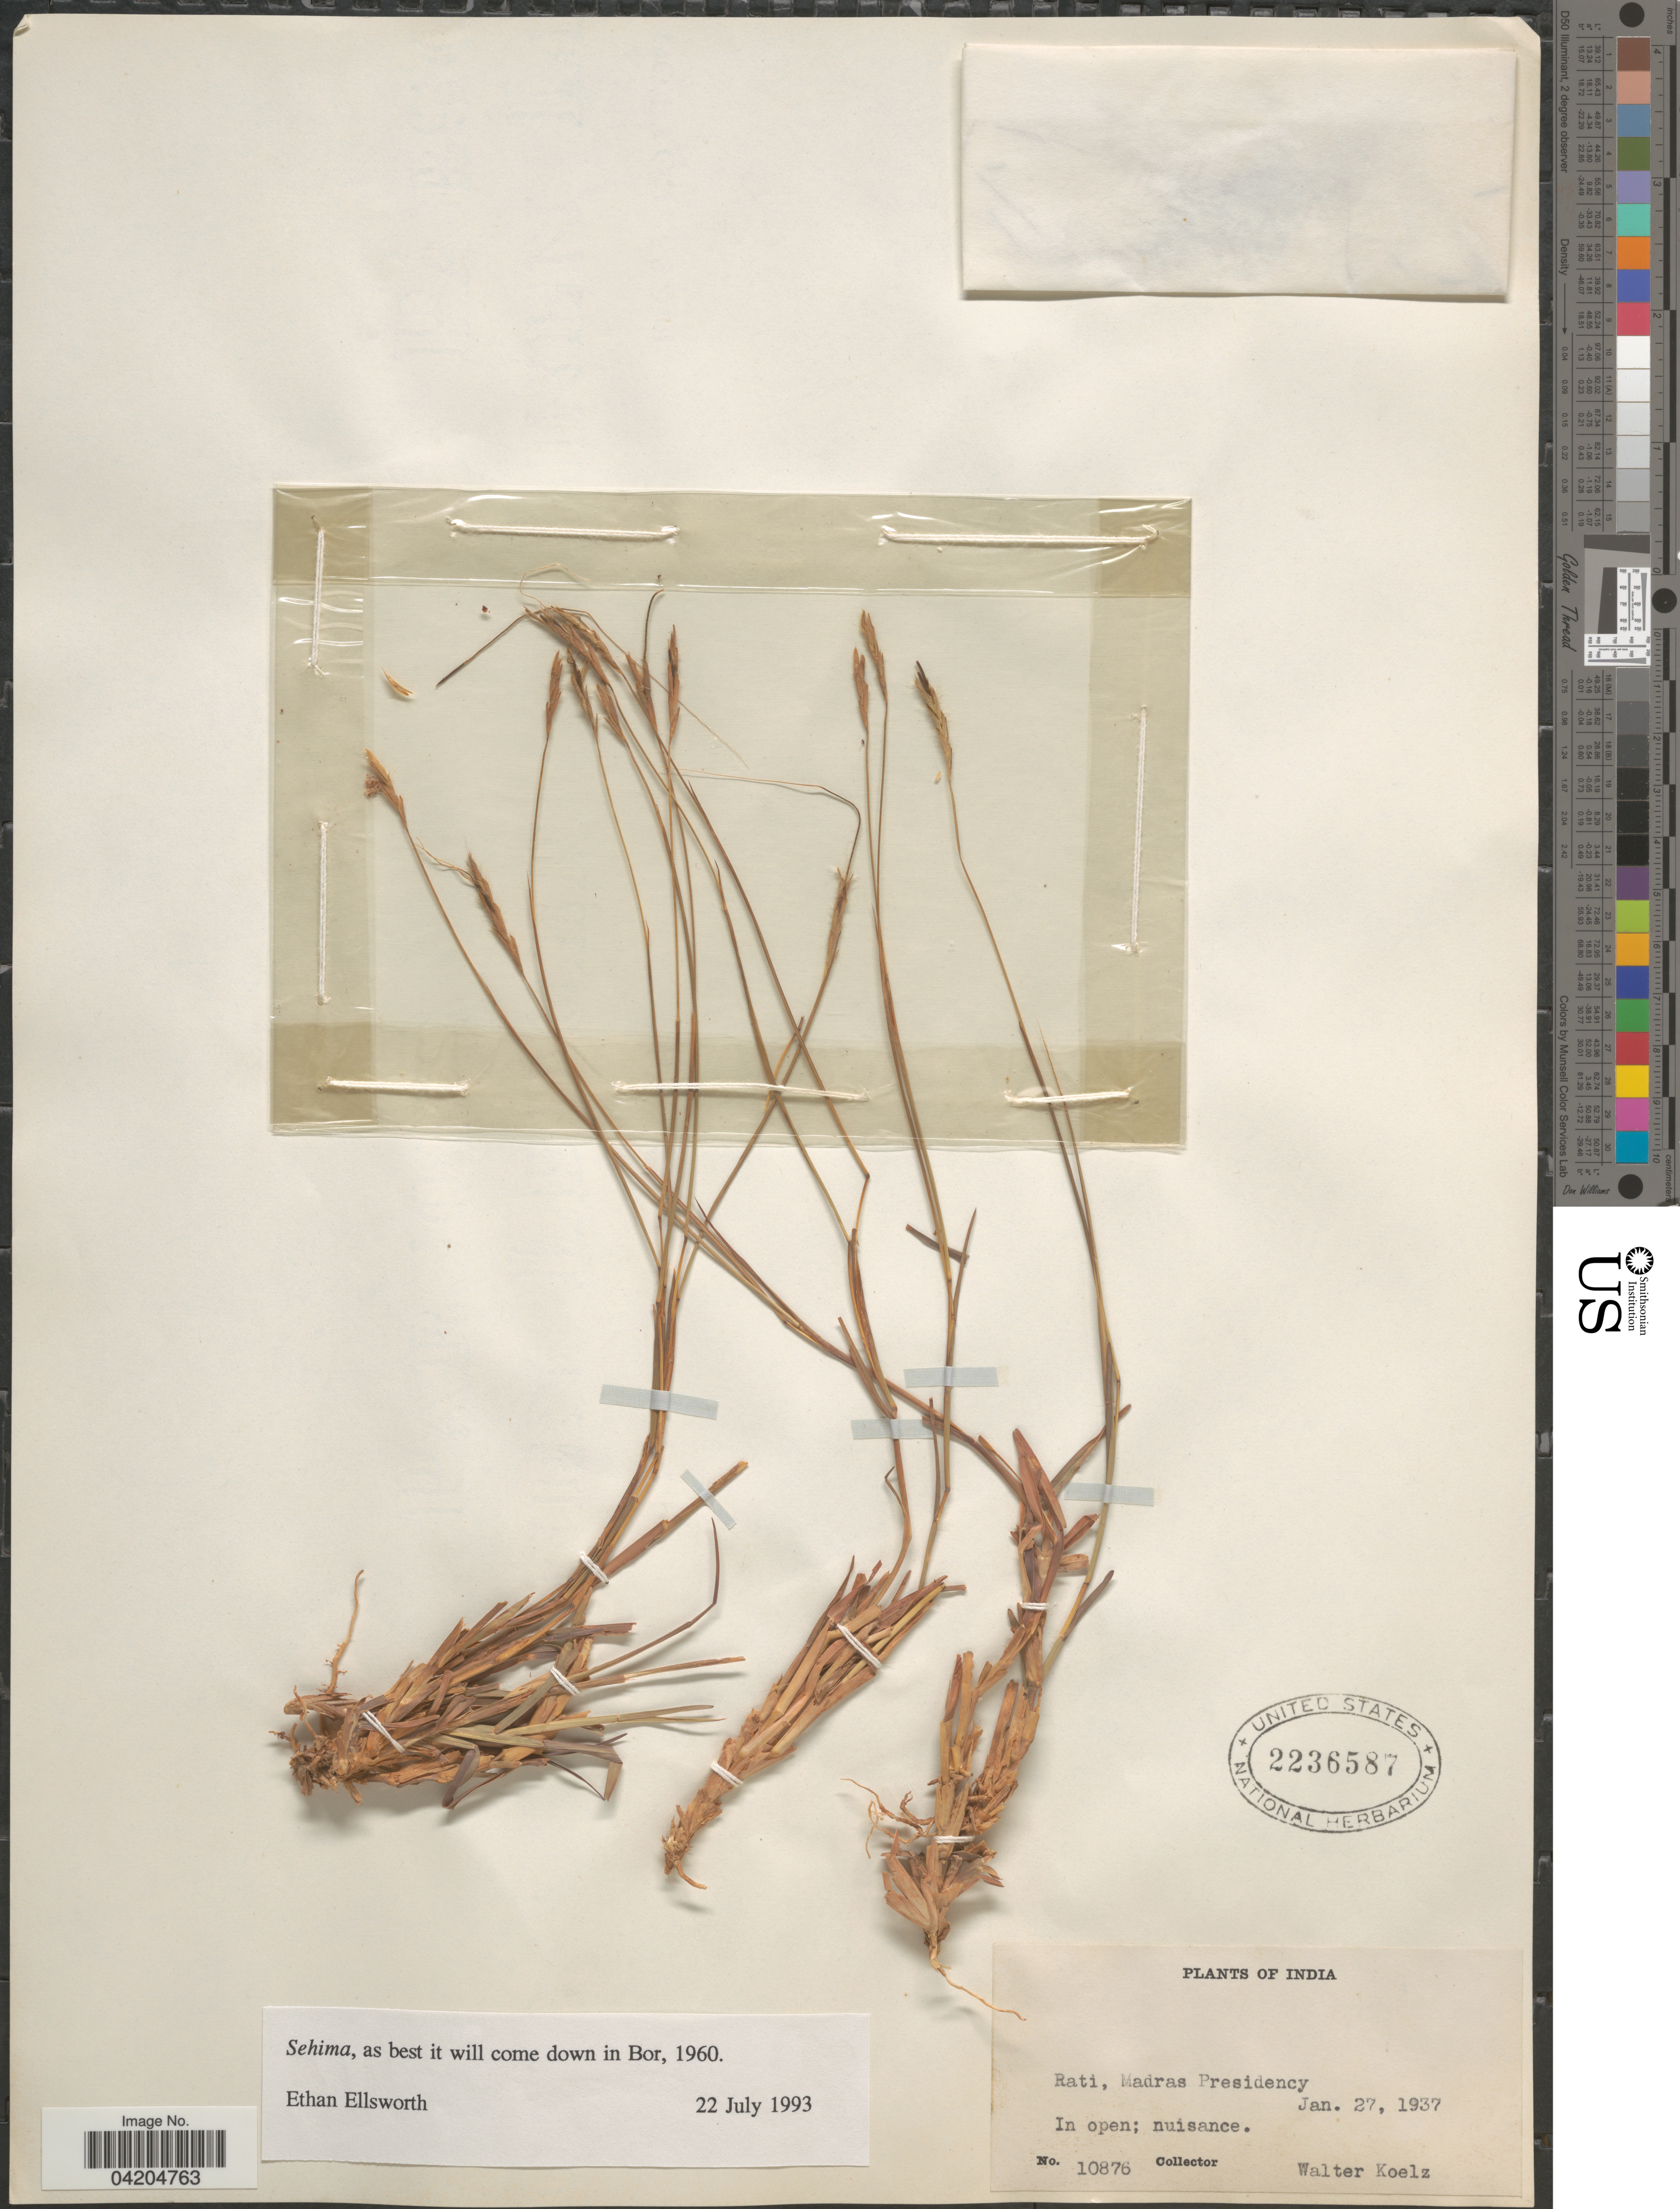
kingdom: Plantae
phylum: Tracheophyta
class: Liliopsida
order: Poales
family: Poaceae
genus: Sehima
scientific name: Sehima sp.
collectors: W. N. Koelz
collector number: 10876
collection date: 1937-01-27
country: India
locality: Rati, Madras Presidency.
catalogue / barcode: US 2236587